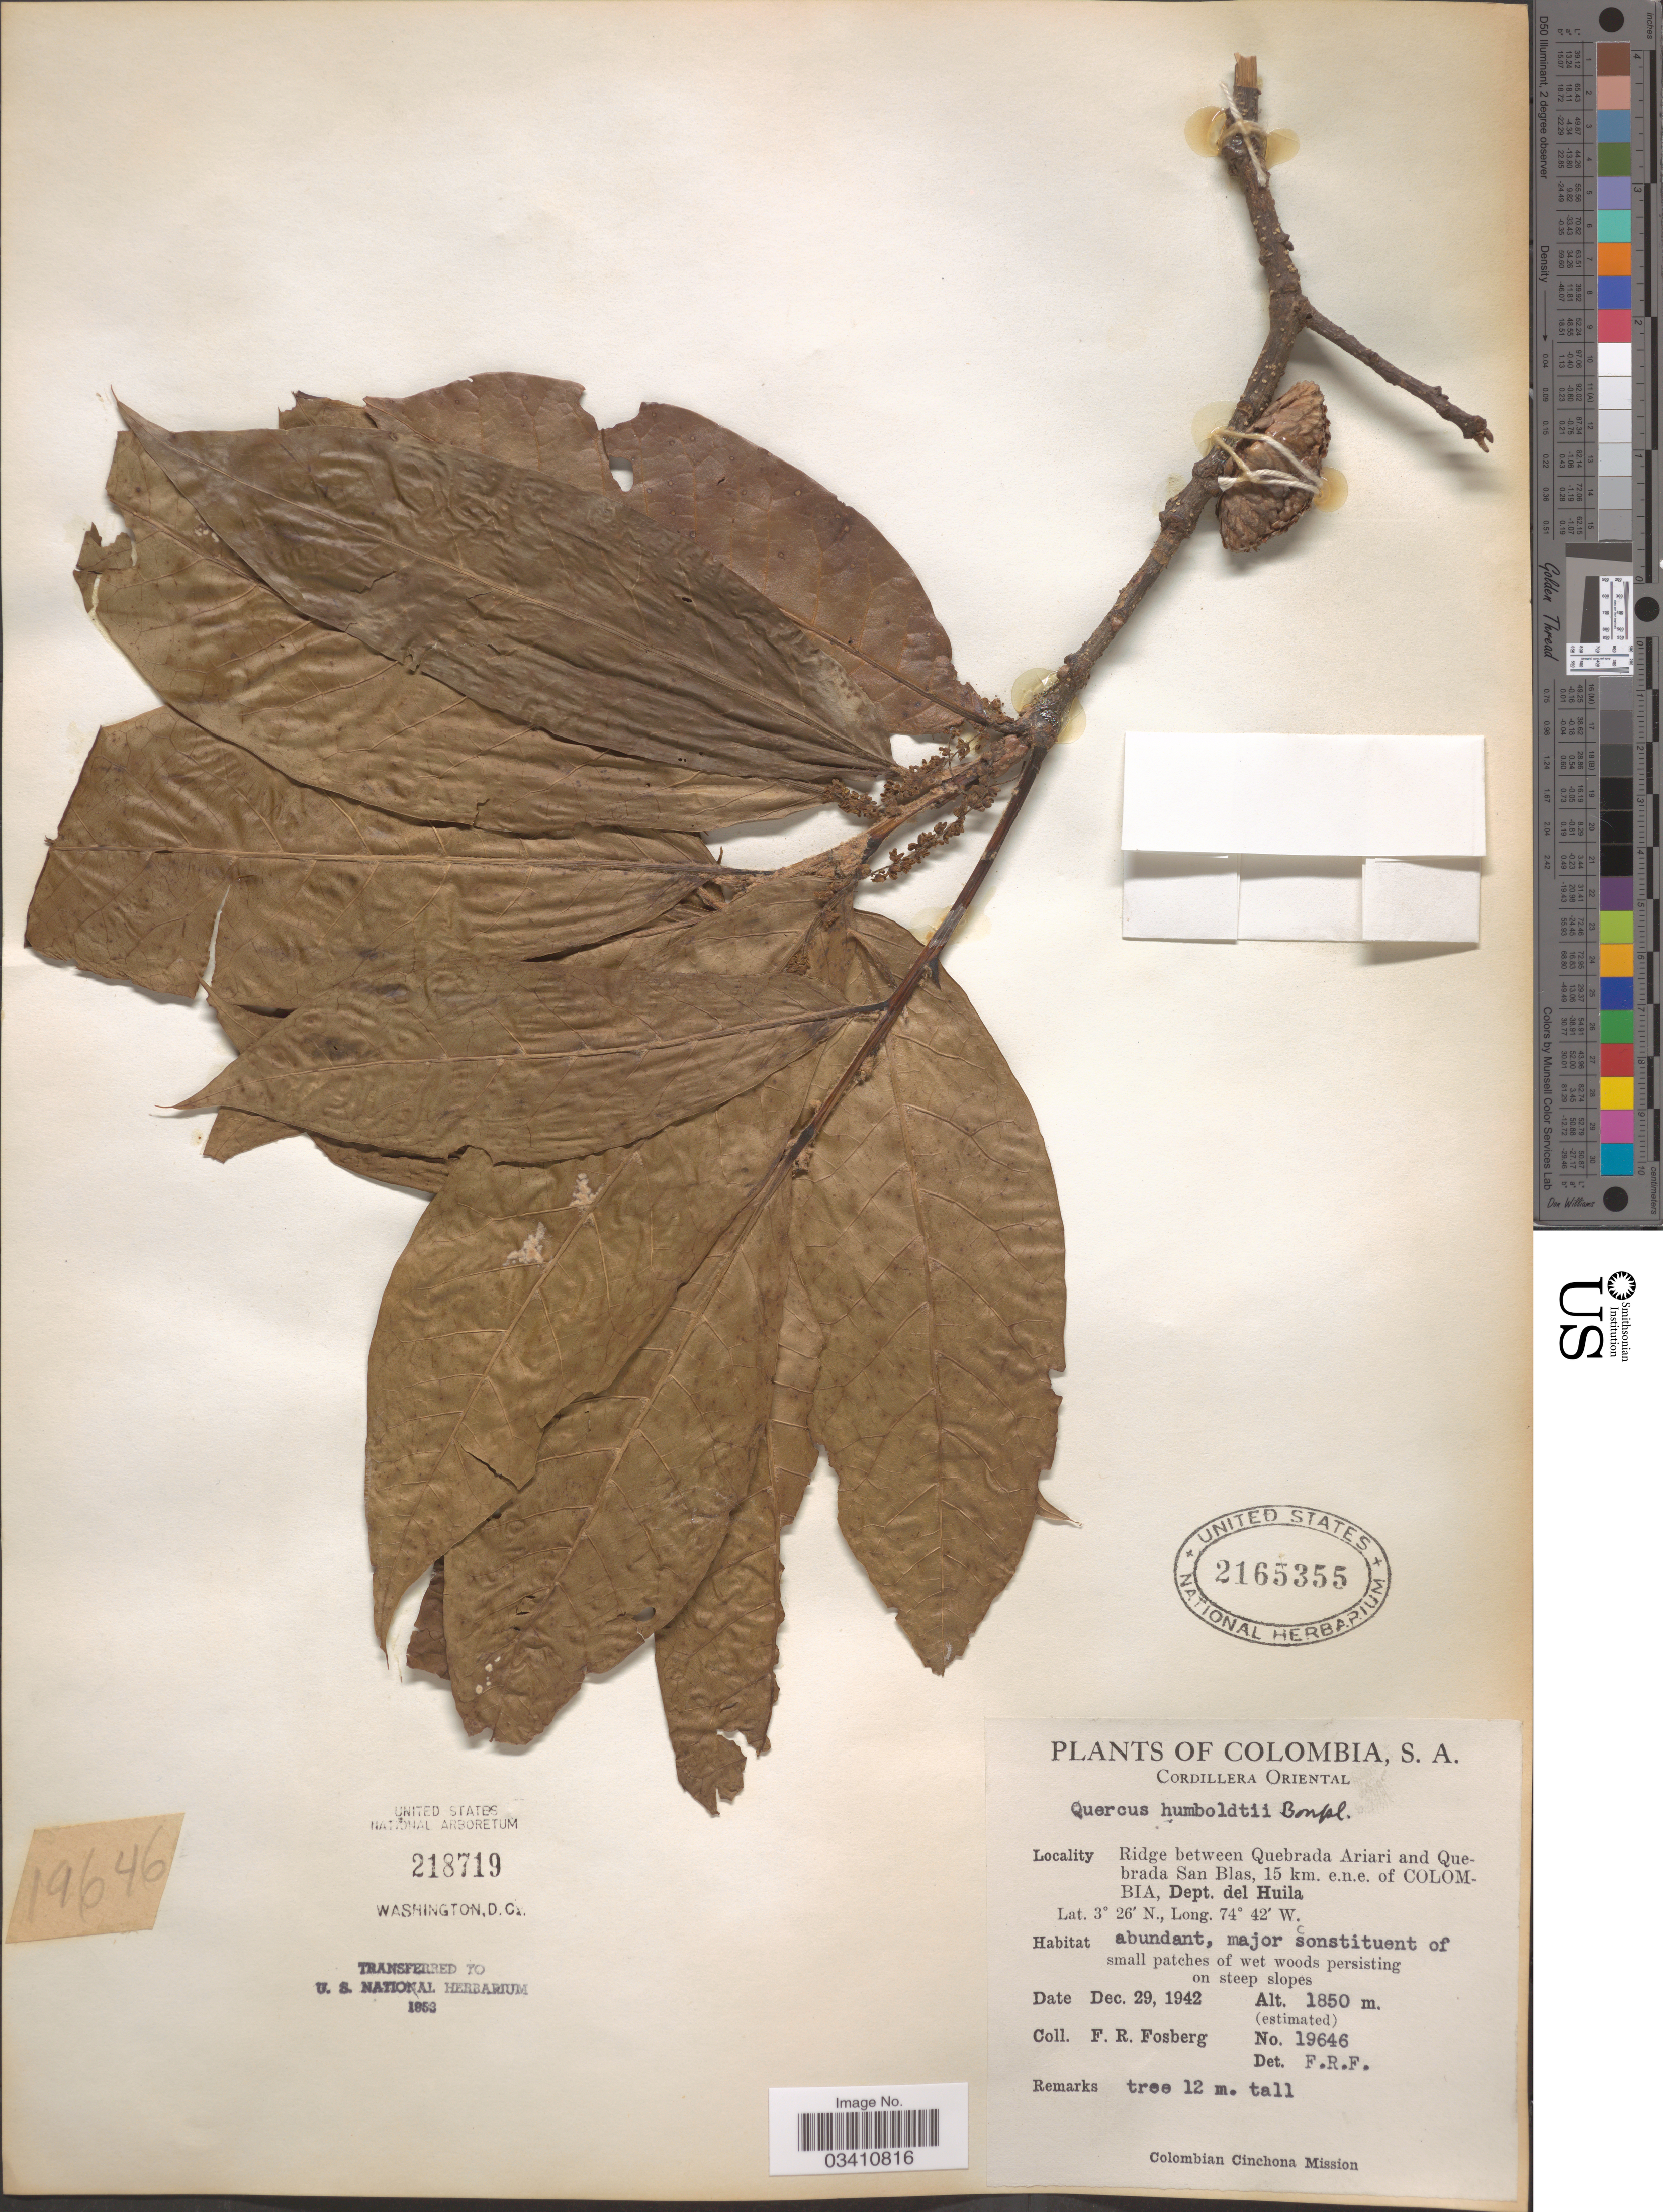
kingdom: Plantae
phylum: Tracheophyta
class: Magnoliopsida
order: Fagales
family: Fagaceae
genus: Quercus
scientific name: Quercus humboldtii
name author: Bonpl.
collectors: F. R. Fosberg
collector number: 19646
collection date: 1942-12-29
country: Colombia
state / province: Huila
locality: Cordillera Oriental. Ridge between Quebrada Ariari and Quebrada San Blas, 15 km. e.n.e. of Colombia, Dept. del Huila.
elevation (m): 1850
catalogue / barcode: US 2165355